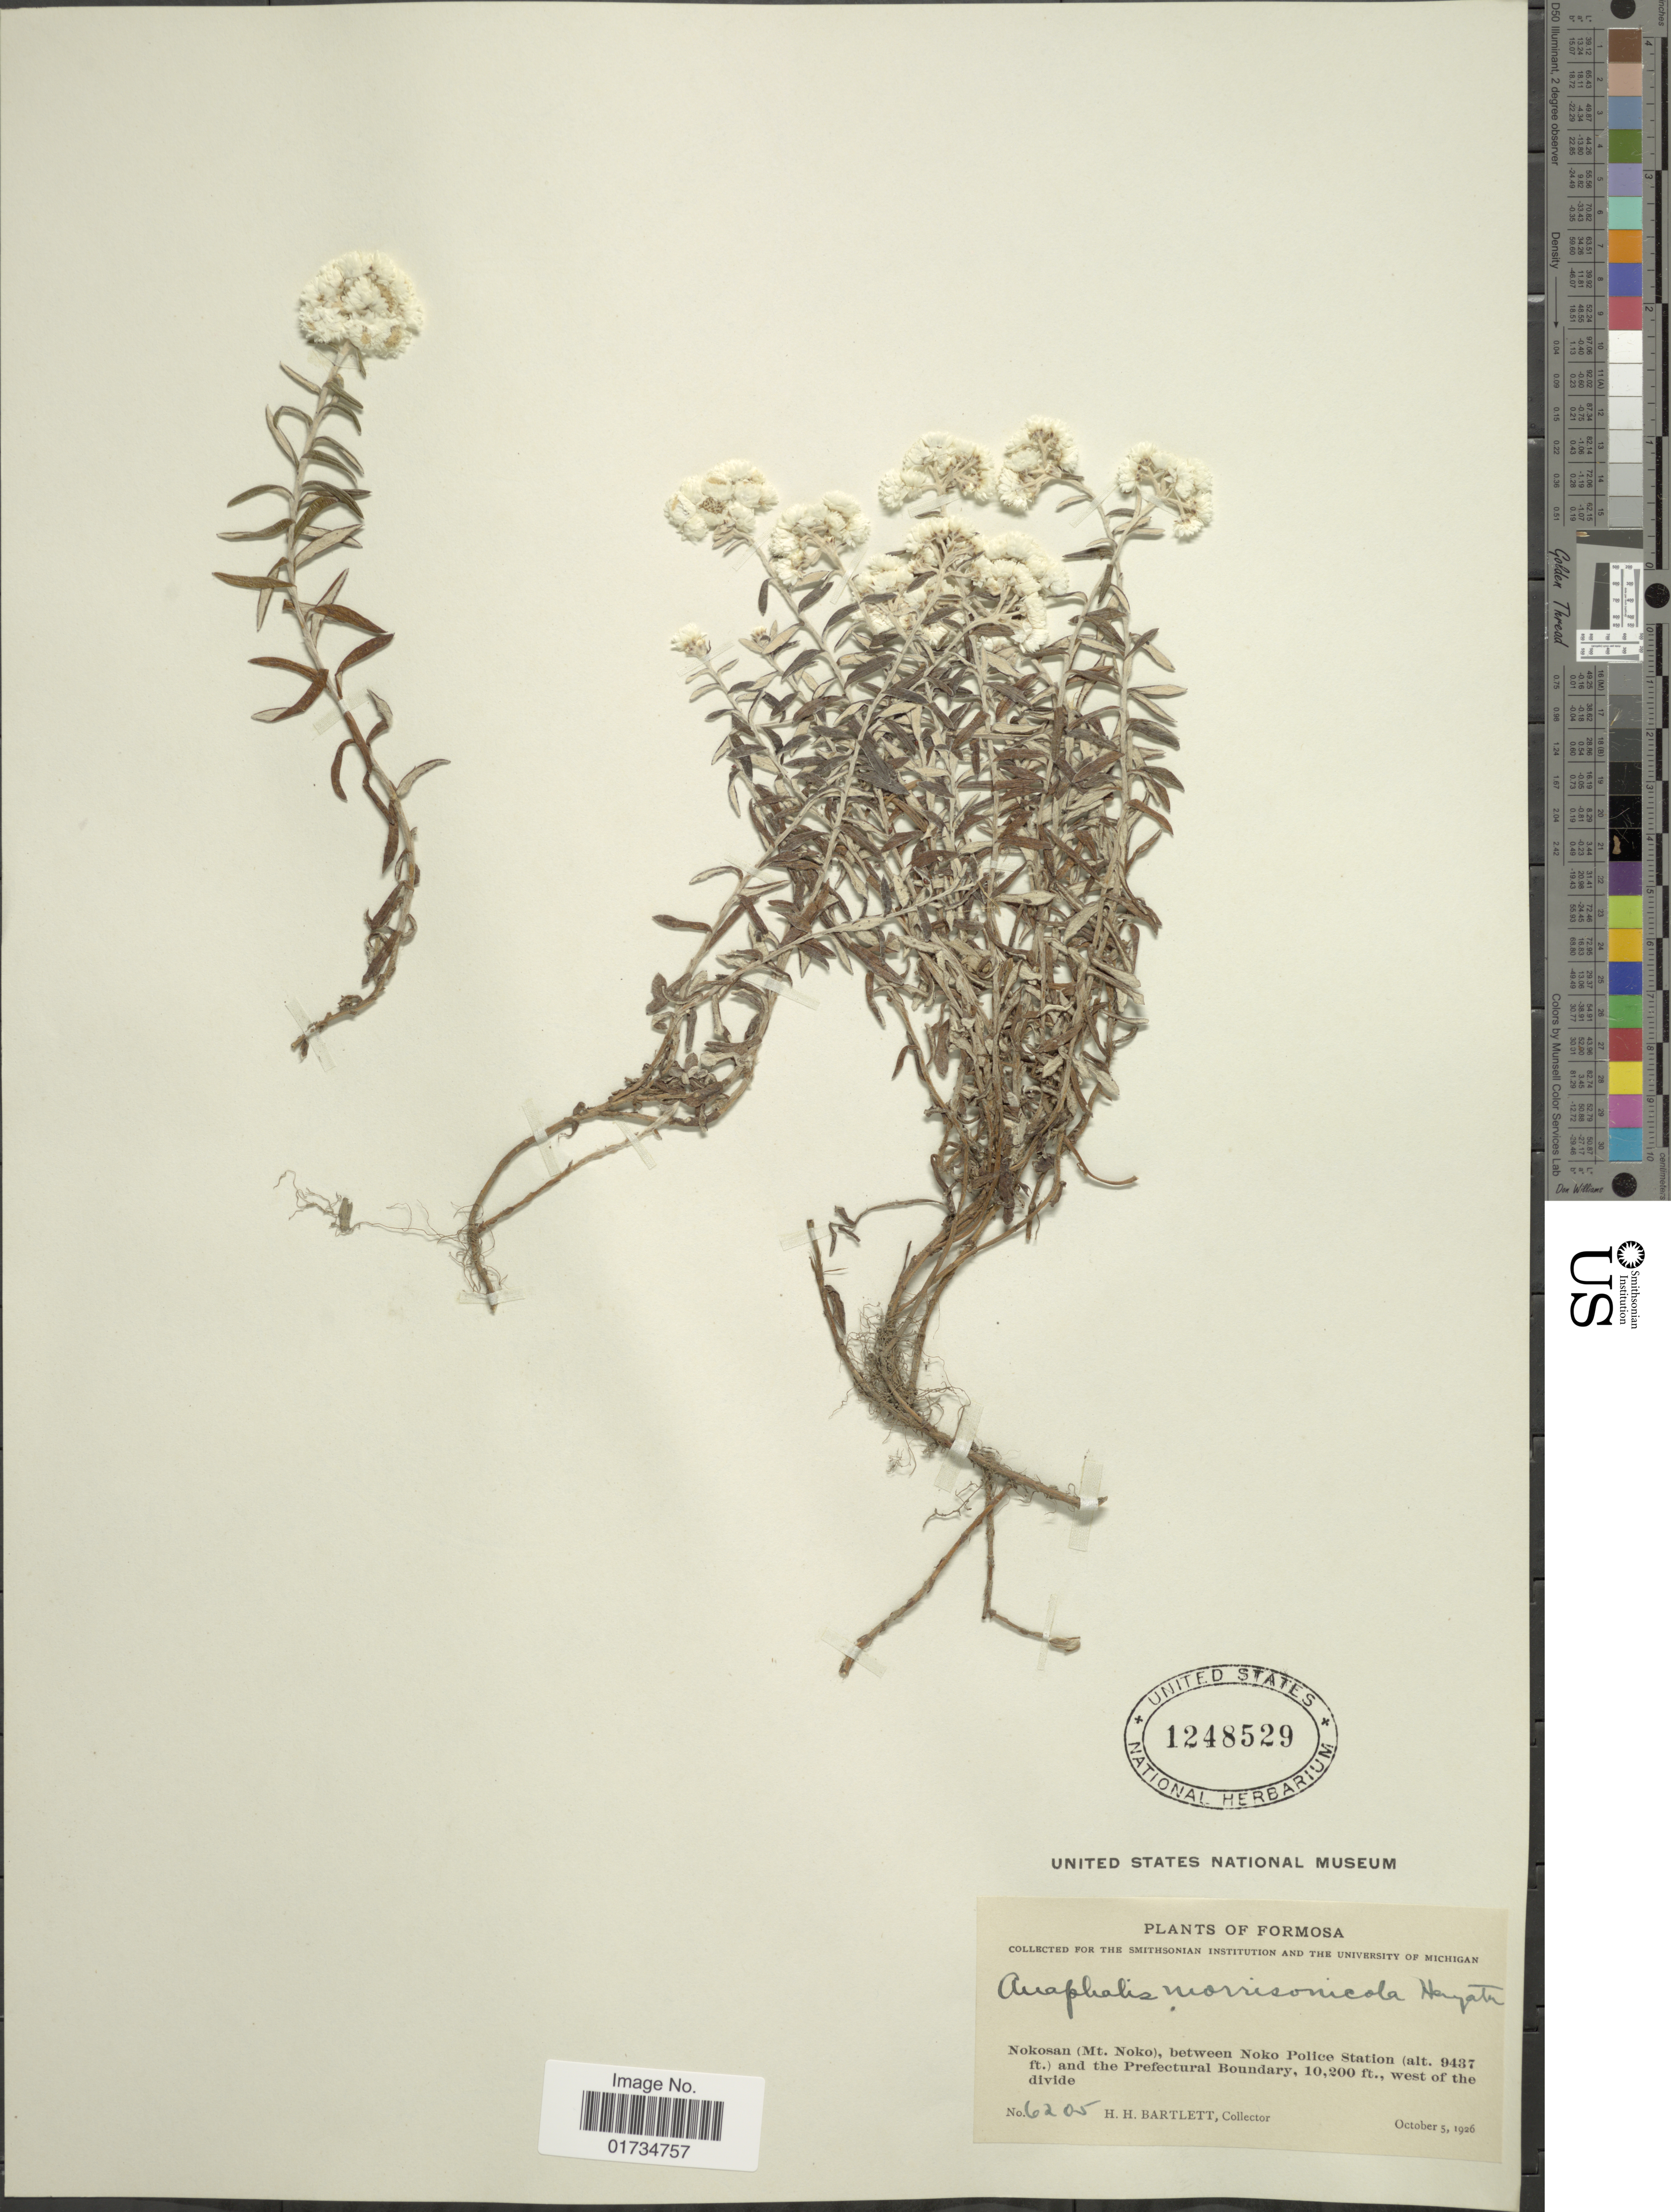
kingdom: Plantae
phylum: Tracheophyta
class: Magnoliopsida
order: Asterales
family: Asteraceae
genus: Anaphalis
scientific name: Anaphalis morrisonicola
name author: Hayata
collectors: H. H. Bartlett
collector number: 6205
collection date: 1926-10-05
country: Taiwan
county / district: Hualien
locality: Formosa. Nokosan (Mt. Noko), between Noko Police Station and the Prefectural Boundary west of the divide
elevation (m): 2876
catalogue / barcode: US 1248529